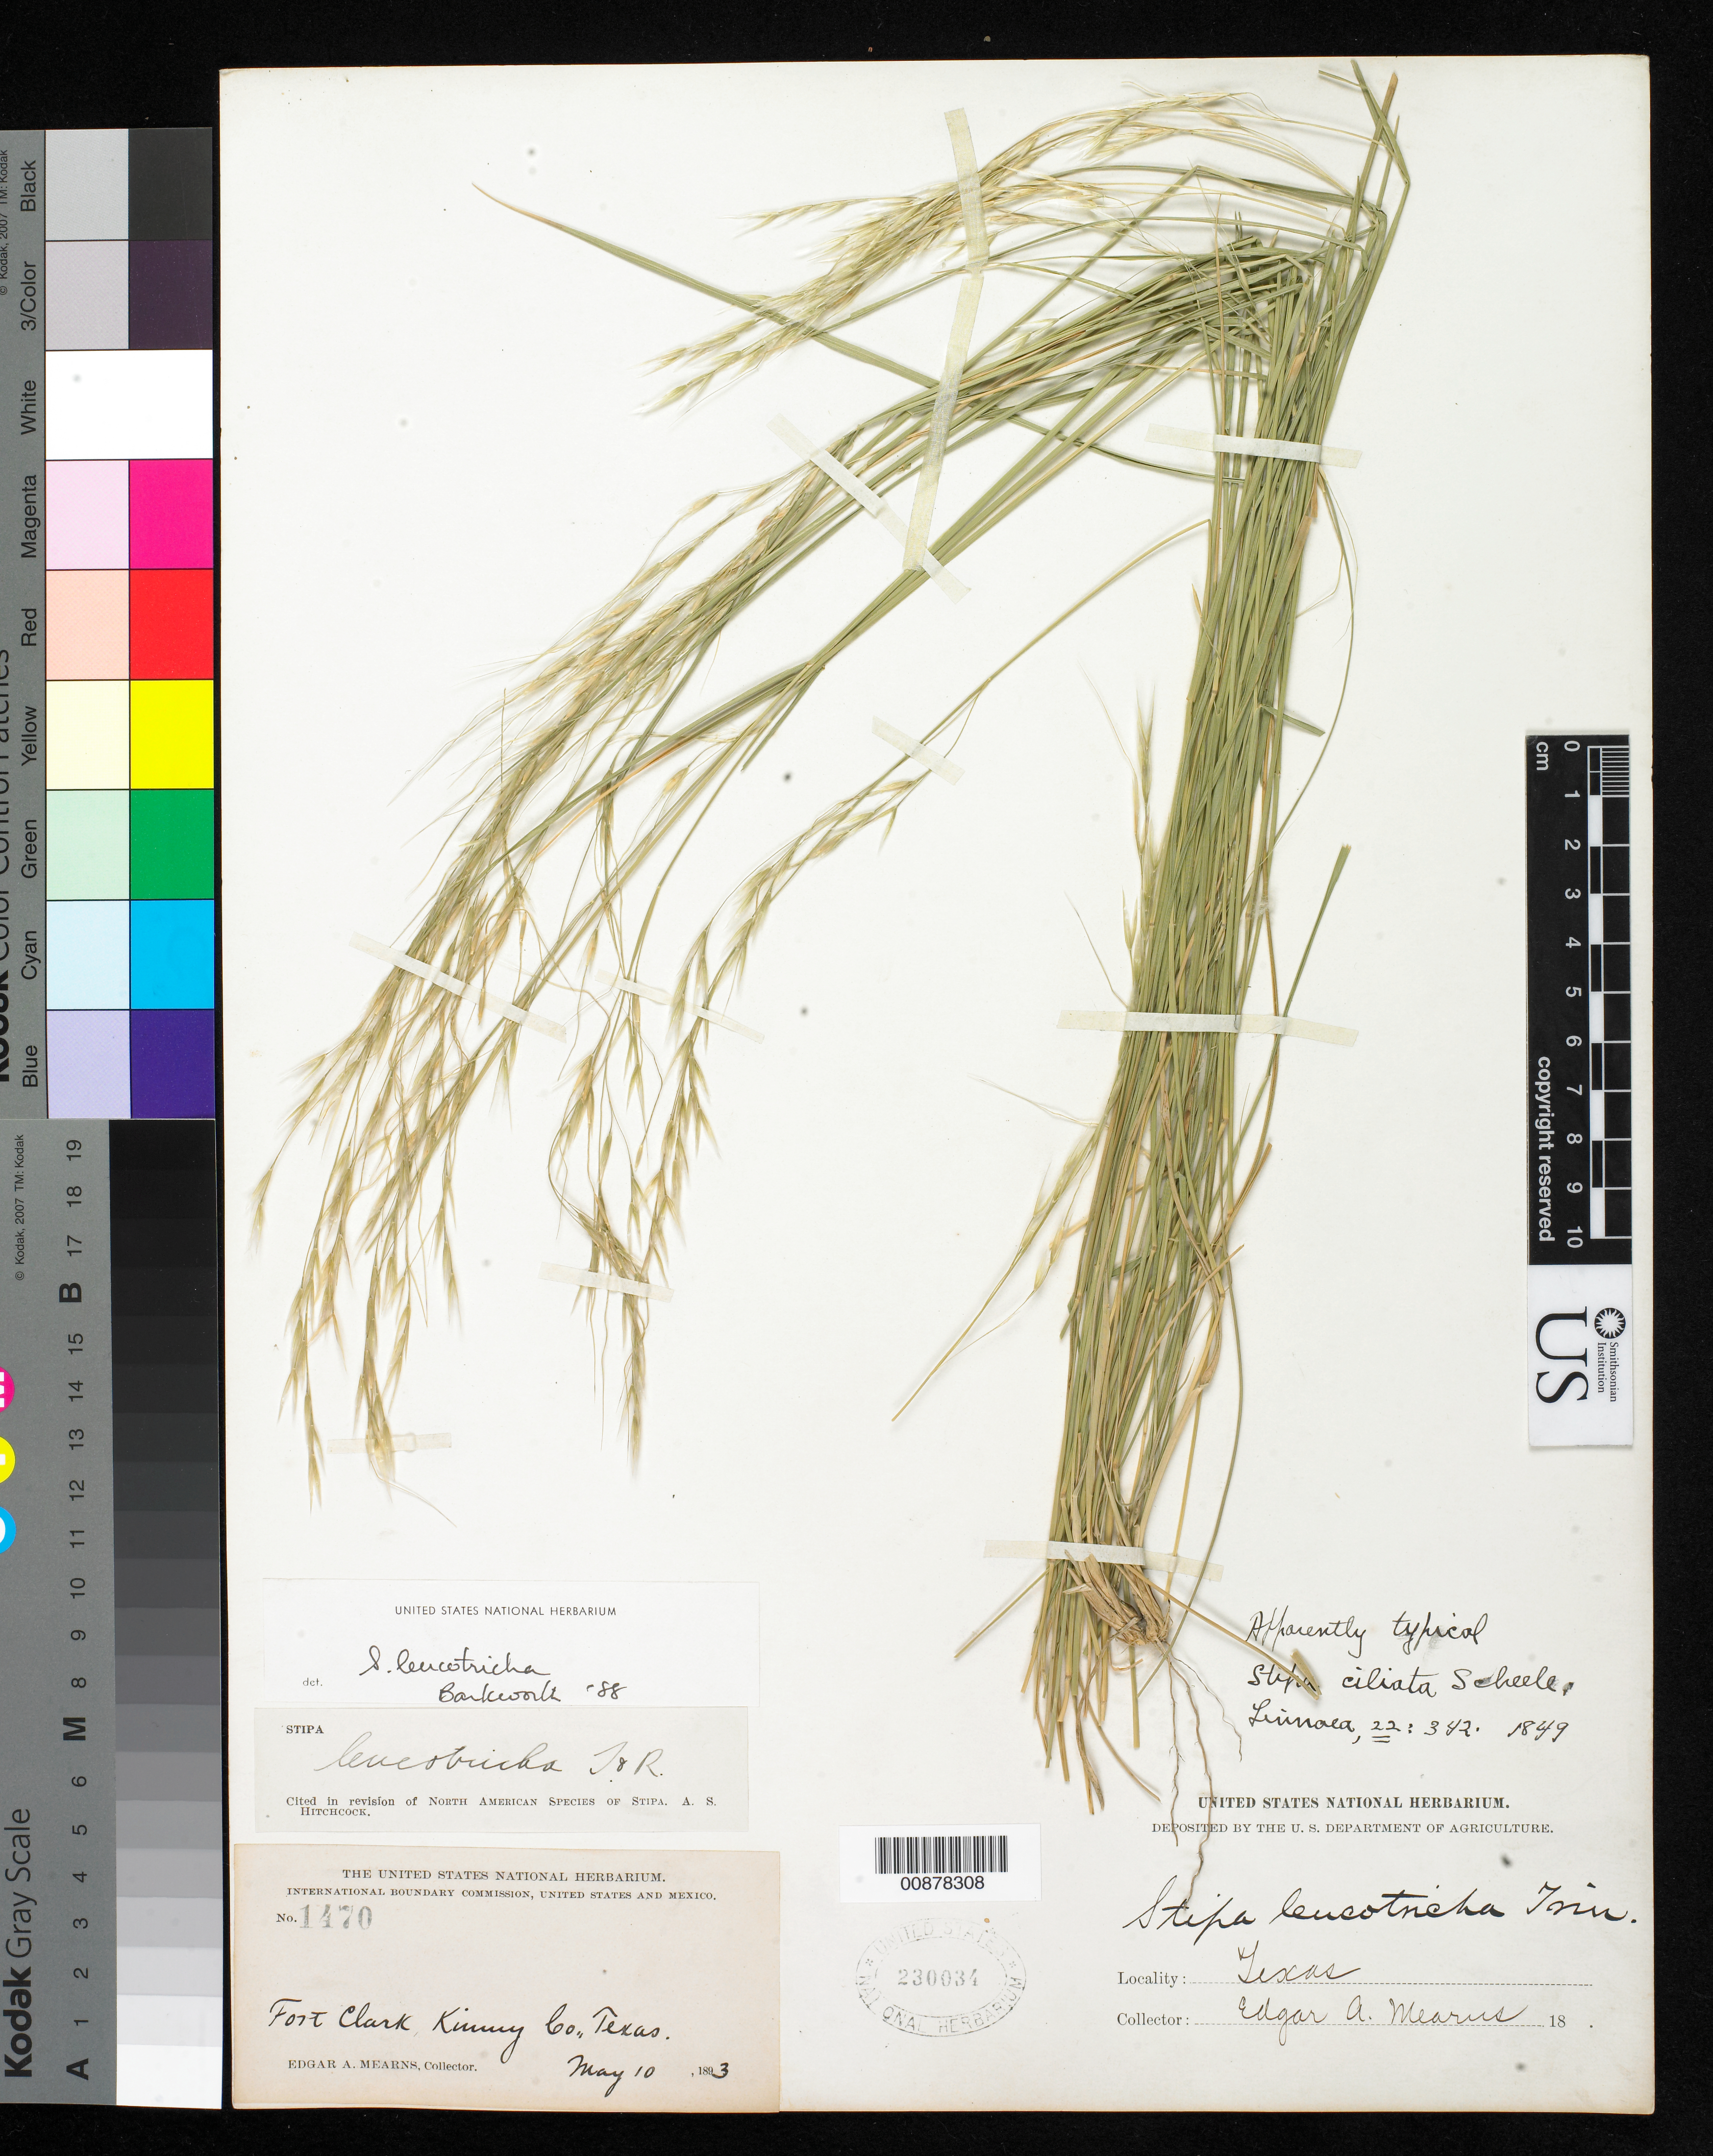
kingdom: Plantae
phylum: Tracheophyta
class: Liliopsida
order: Poales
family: Poaceae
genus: Nassella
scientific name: Nassella leucotricha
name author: (Trin. & Rupr.) R.W. Pohl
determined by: Poaceae Reorganization Project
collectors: E. A. Mearns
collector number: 1470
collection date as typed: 10 May 1893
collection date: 1893-05-10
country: United States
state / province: Texas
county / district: Kinney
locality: Fort Clark, Kinney County, Texas.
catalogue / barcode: US 230034